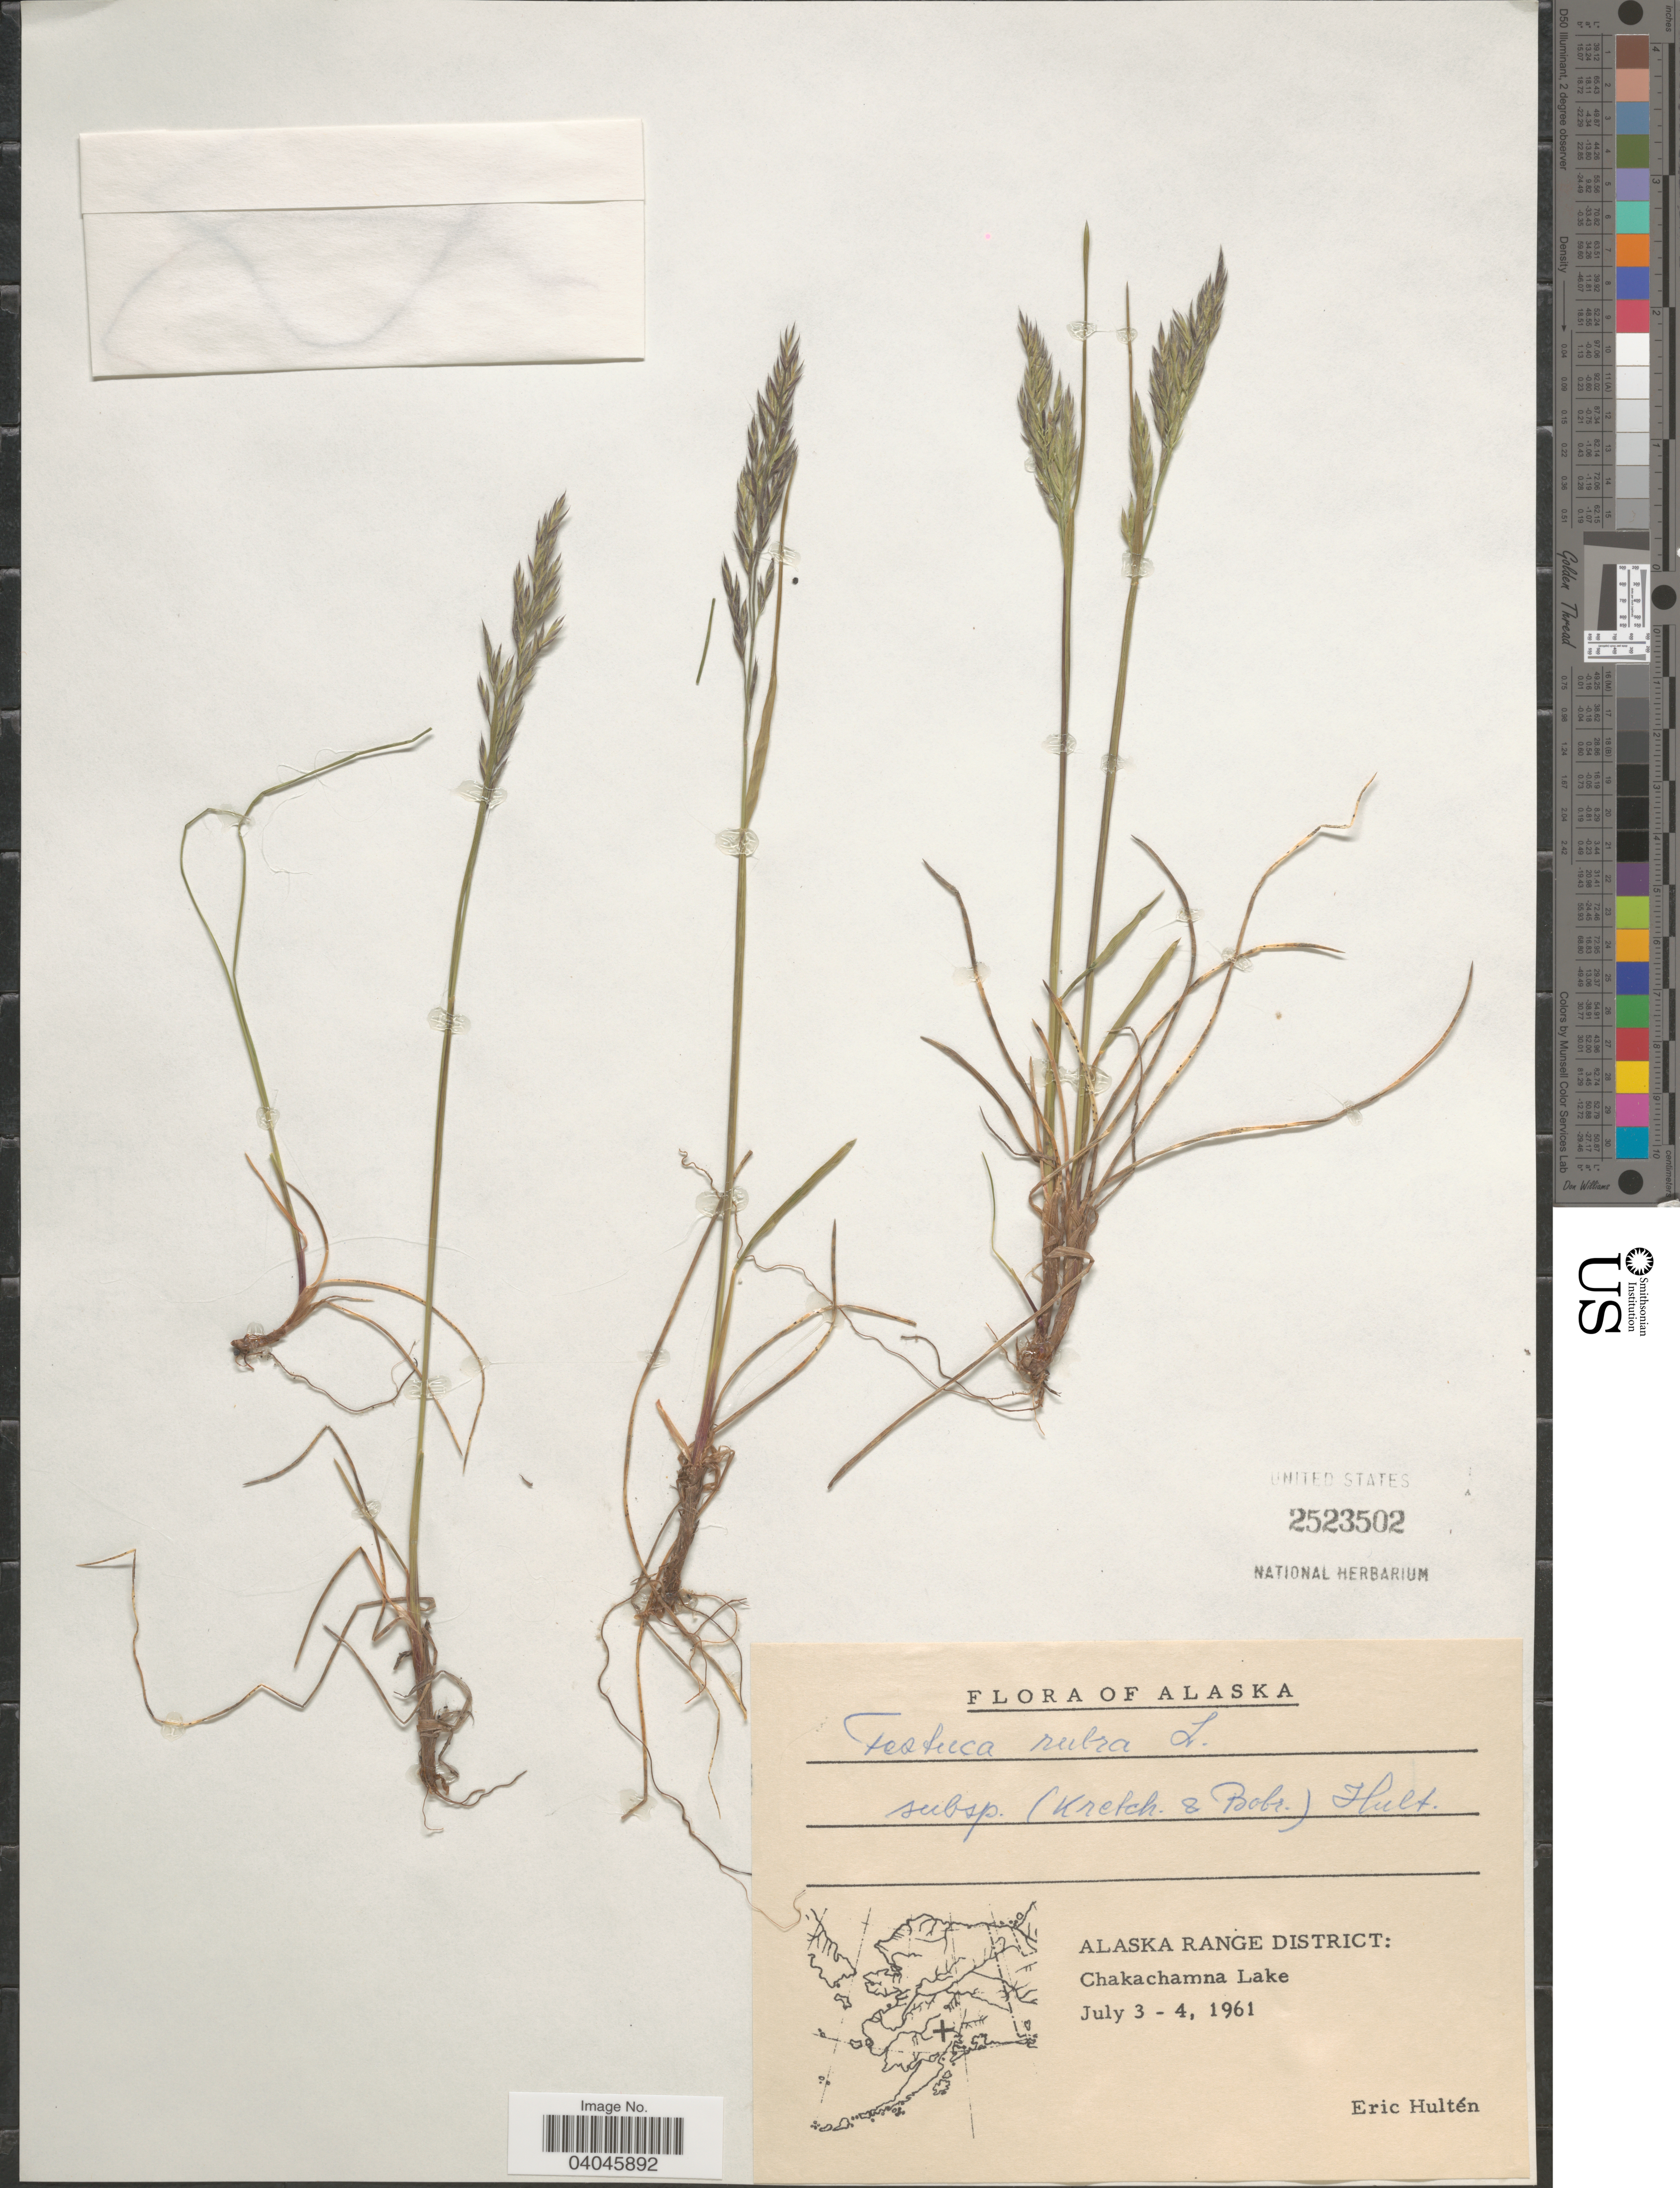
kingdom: Plantae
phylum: Tracheophyta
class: Liliopsida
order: Poales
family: Poaceae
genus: Festuca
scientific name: Festuca rubra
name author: L.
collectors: E. G. Hultén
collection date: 1961-07-03/1961-07-04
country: United States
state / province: Alaska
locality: Alaska Range District: Chakachamna Lake.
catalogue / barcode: US 2523502